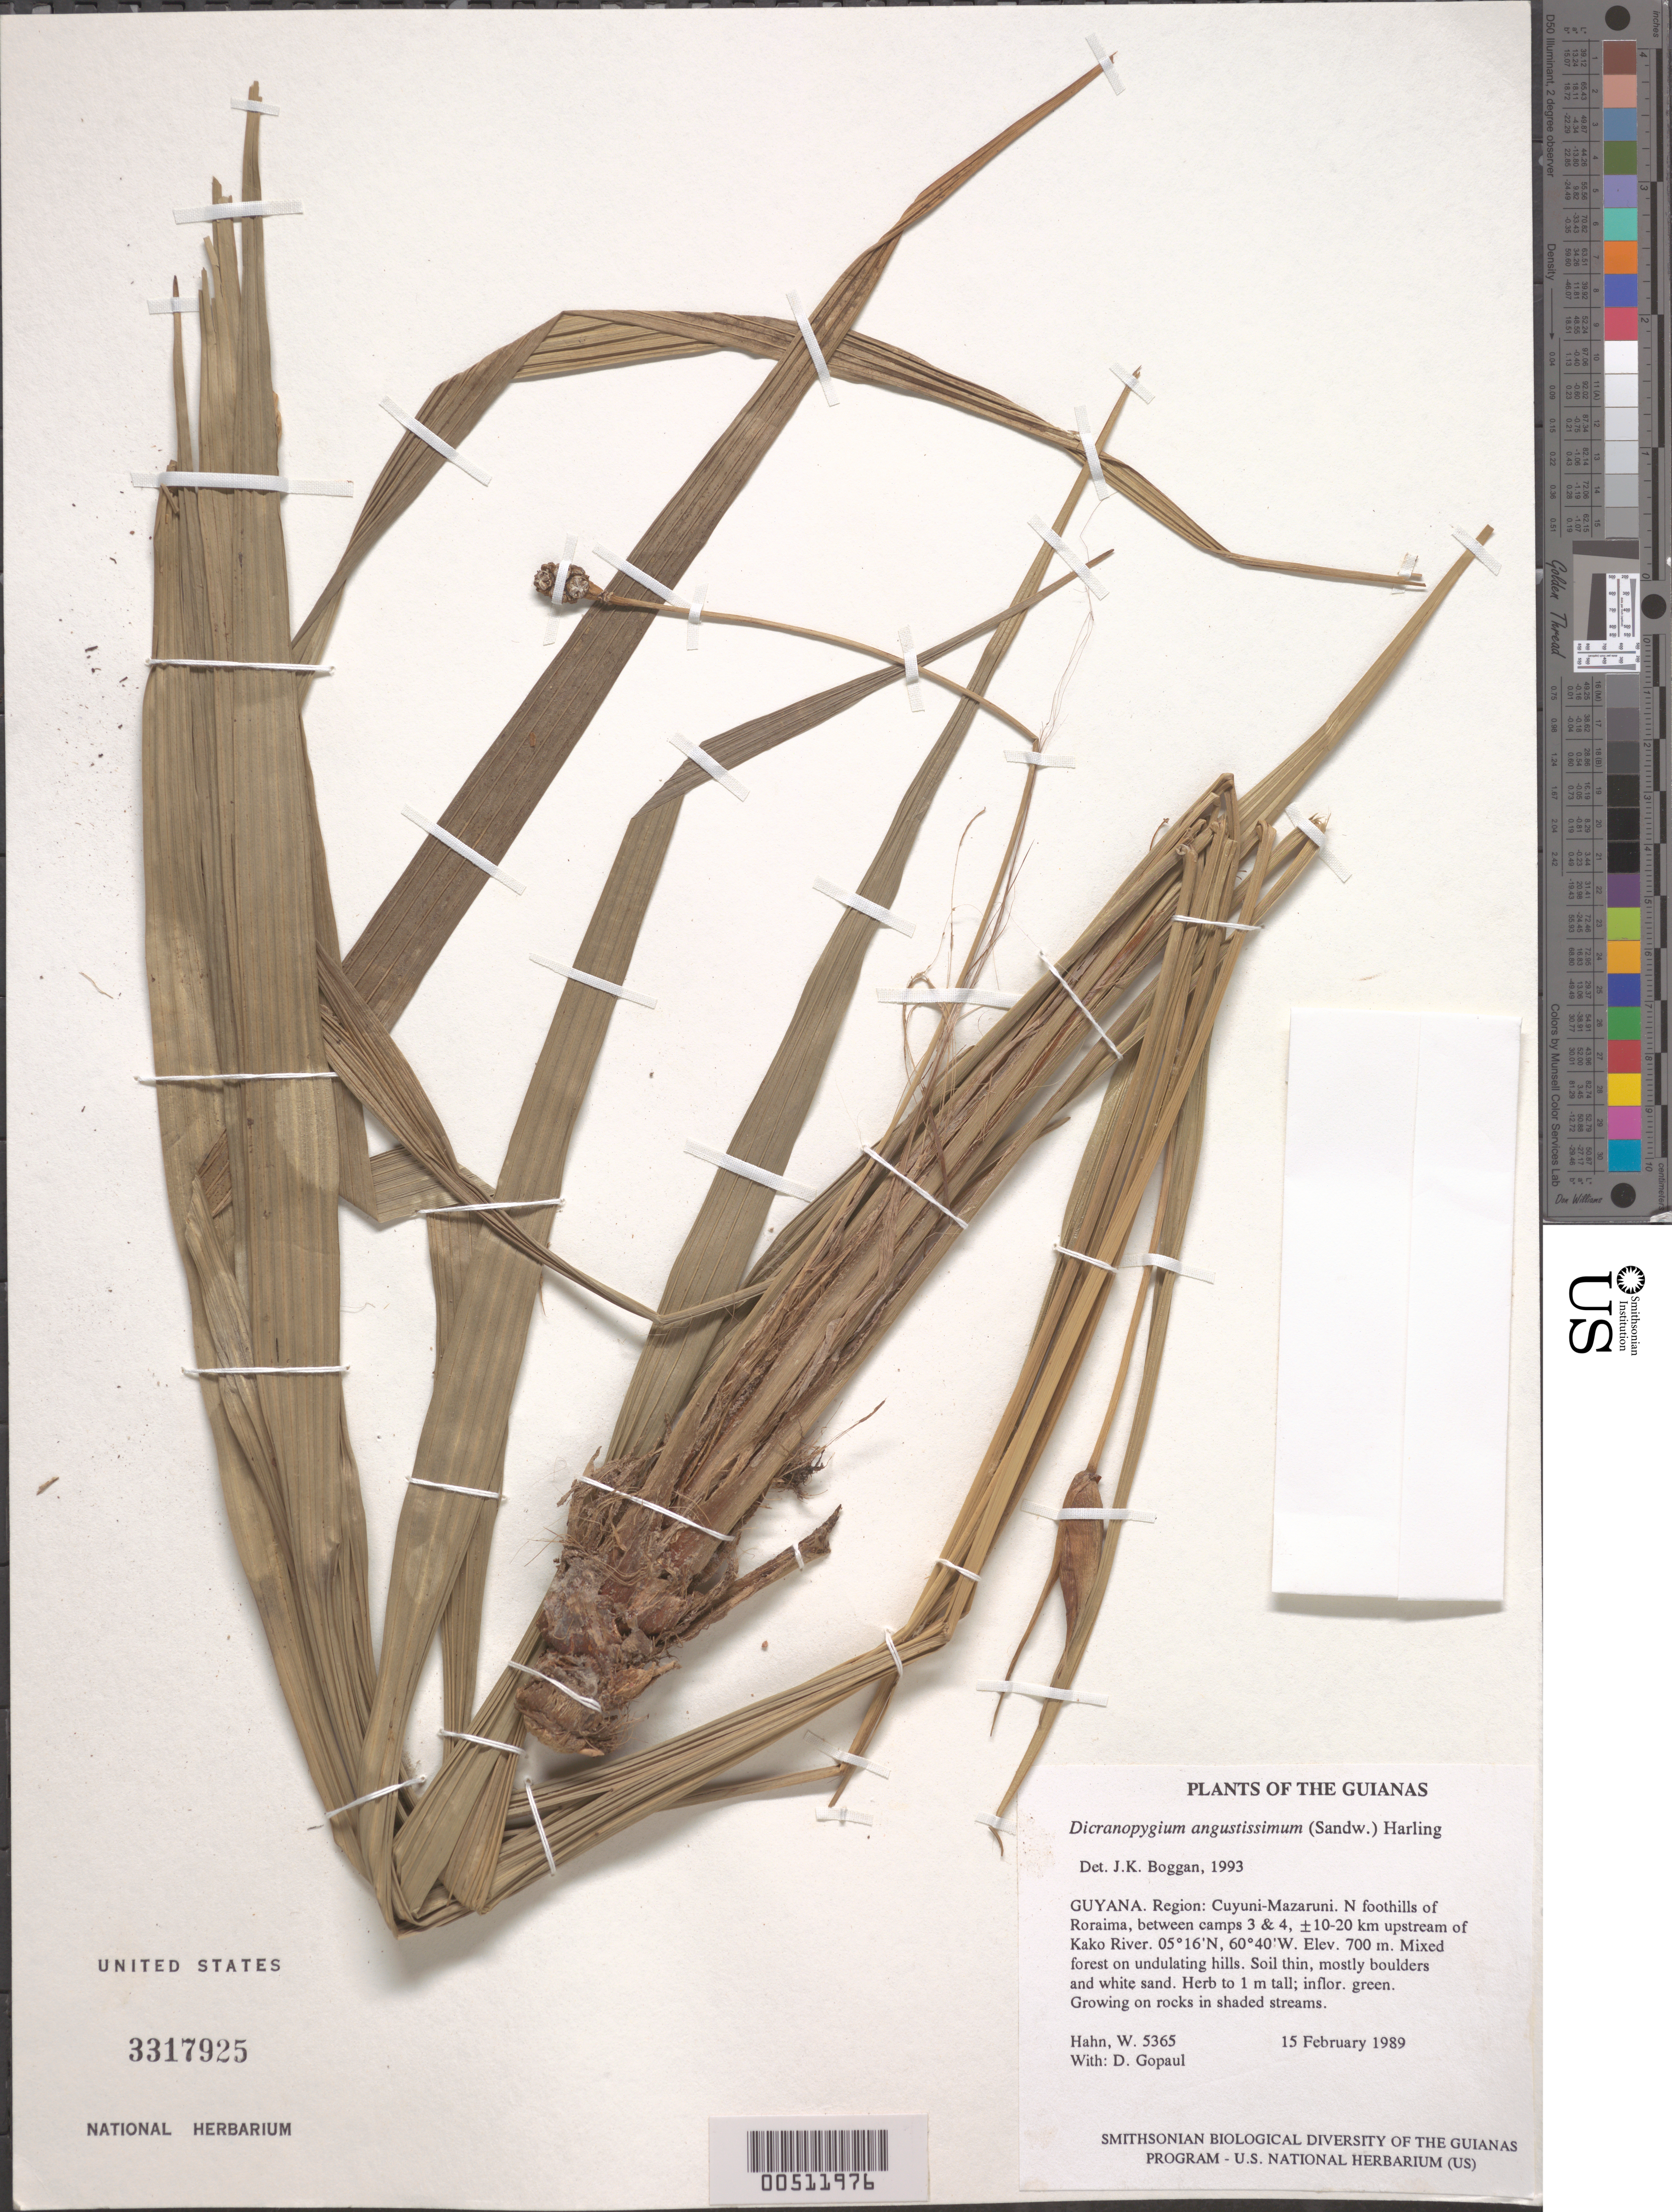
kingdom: Plantae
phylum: Tracheophyta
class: Liliopsida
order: Pandanales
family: Cyclanthaceae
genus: Dicranopygium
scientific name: Dicranopygium angustissimum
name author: (Sandwith) Harling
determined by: Boggan, J. K., (US), NMNH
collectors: W. Hahn & D. Gopaul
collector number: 5365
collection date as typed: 15 February 1989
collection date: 1989-02-15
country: Guyana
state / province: Cuyuni-Mazaruni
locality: N foothills of Roraima, between camps 3 & 4, ±10-20 km upstream of Kako River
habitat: Mixed forest on undulating hills. Soil thin, mostly boulders and white sand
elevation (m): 700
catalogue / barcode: US 3317925